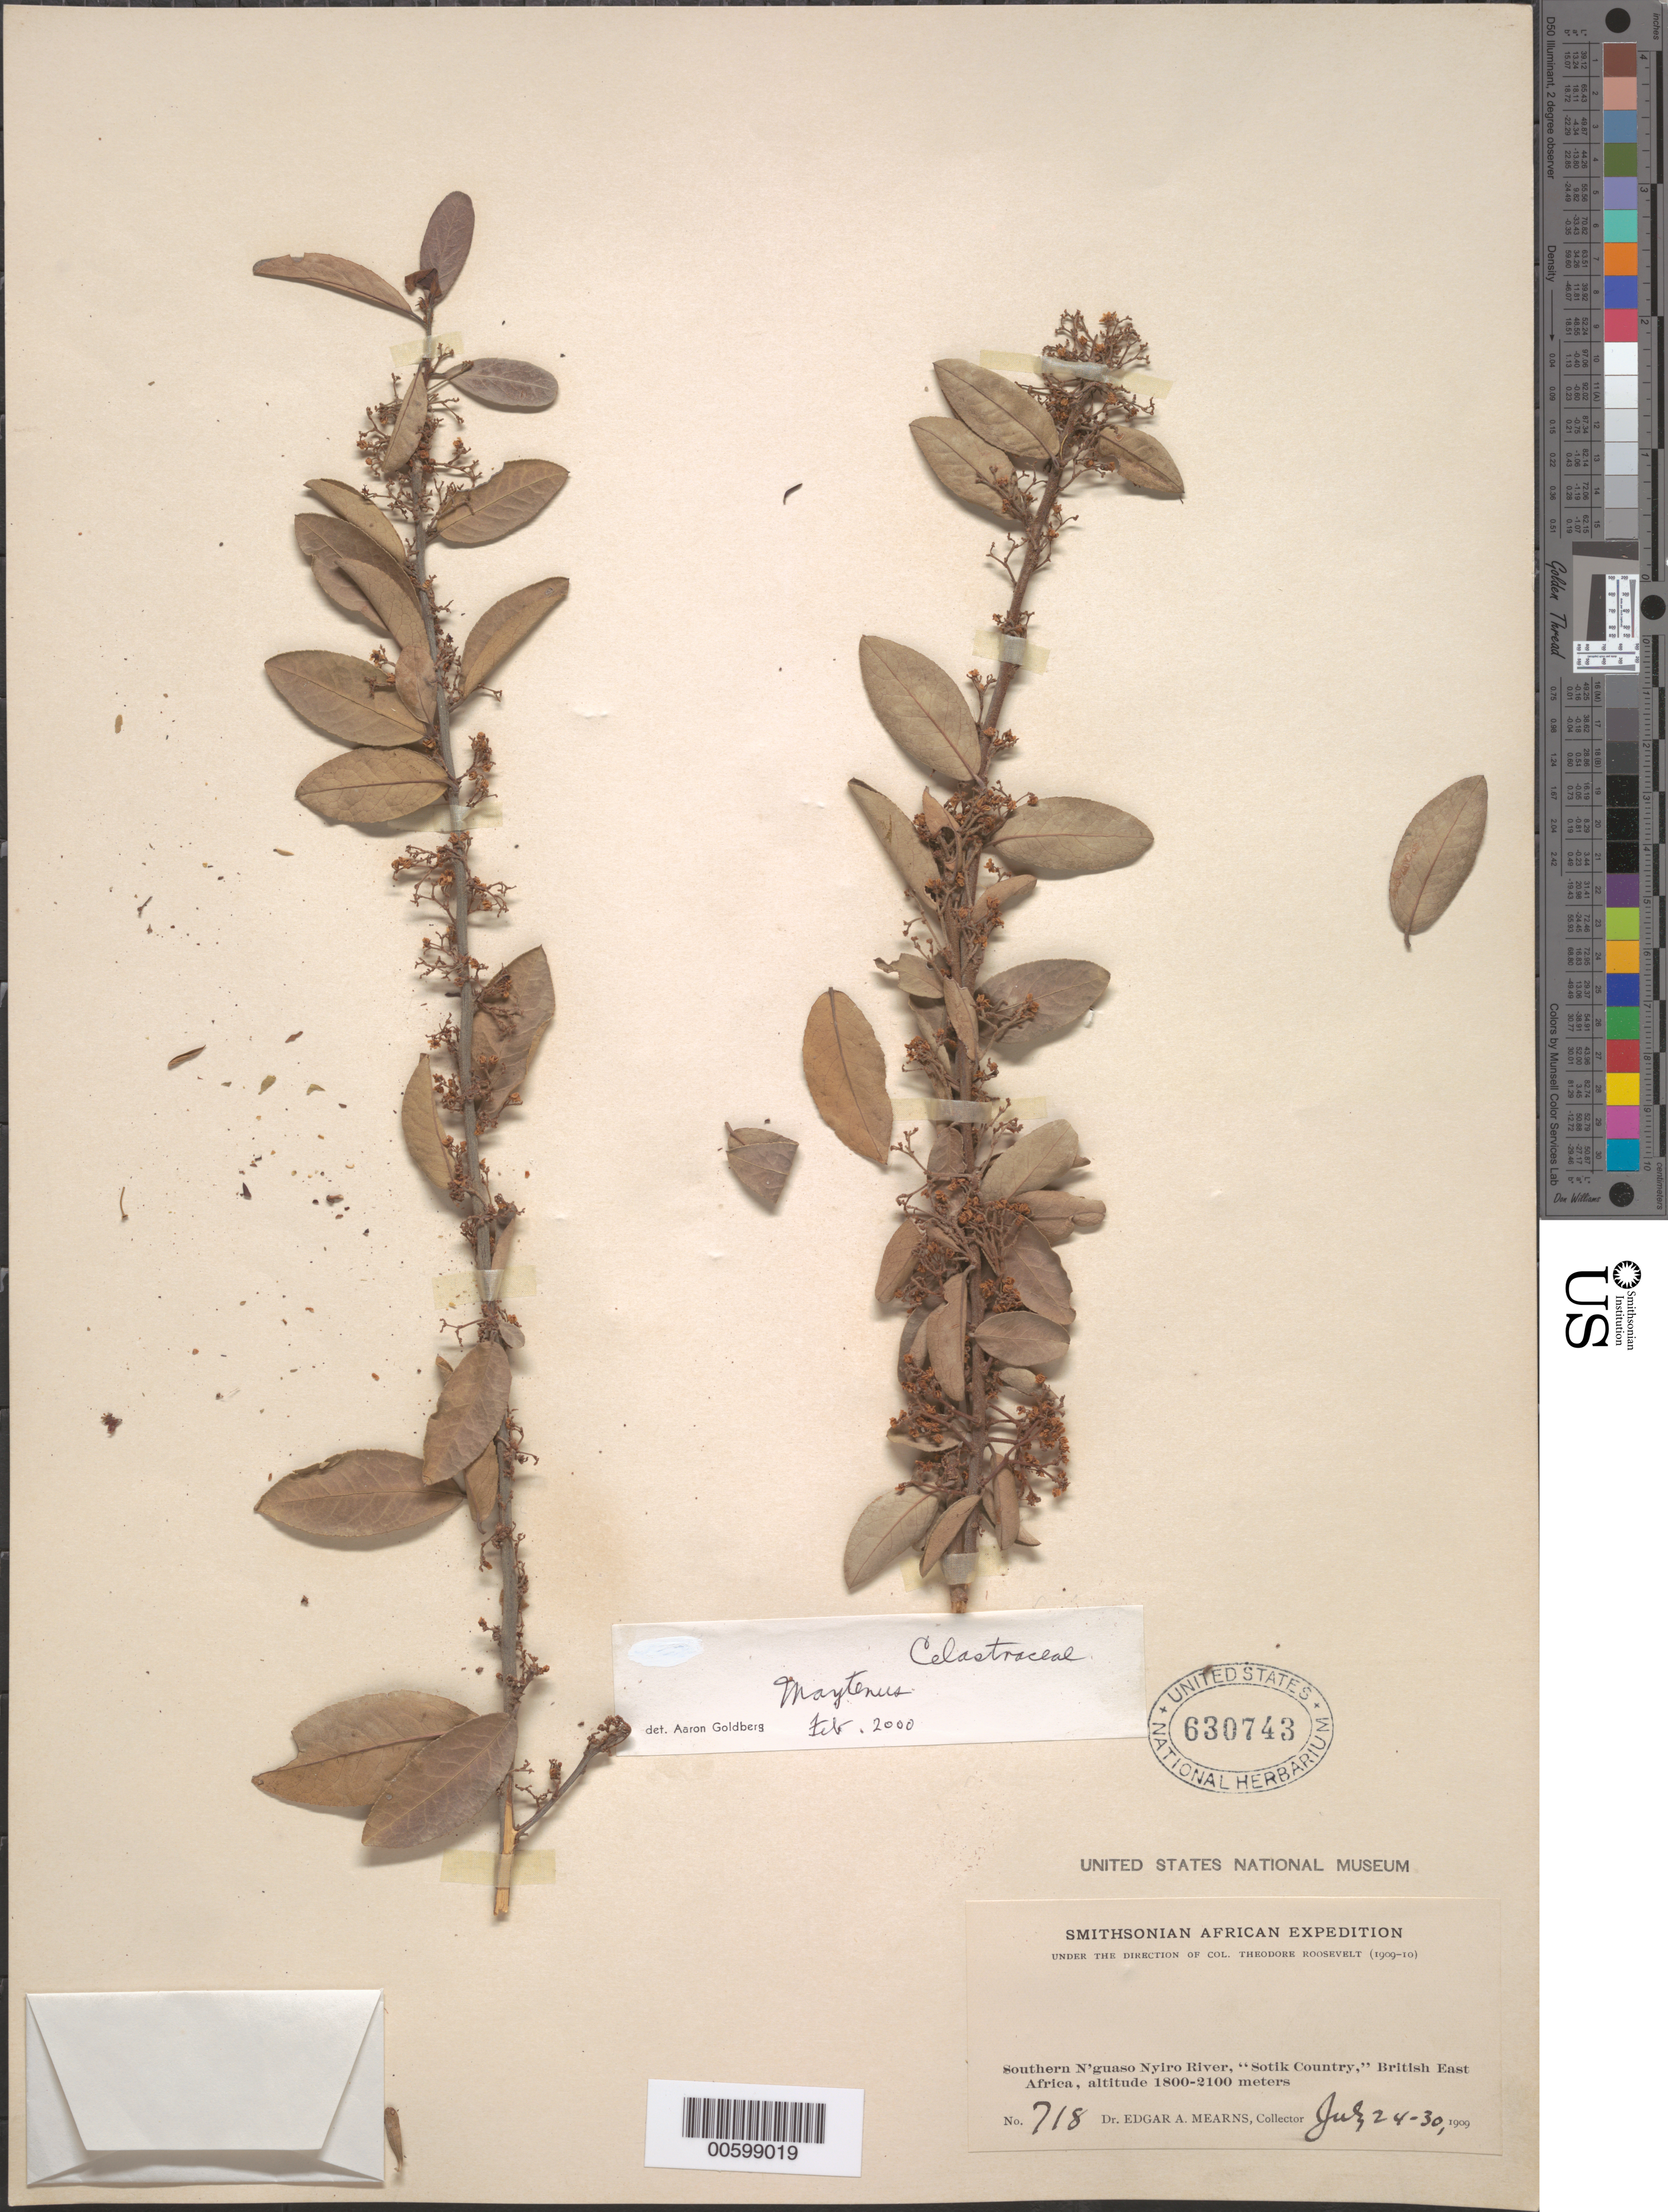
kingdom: Plantae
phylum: Tracheophyta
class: Magnoliopsida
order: Celastrales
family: Celastraceae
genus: Maytenus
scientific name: Maytenus sp.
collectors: E. A. Mearns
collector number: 718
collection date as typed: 24 Jul 1909 to 30 Jul 1909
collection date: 1909-07-24/1909-07-30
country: Kenya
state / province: Bomet / Narok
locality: Southern N'guaso Nyiro river, " Sotik Country"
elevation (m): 1800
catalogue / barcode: US 630743